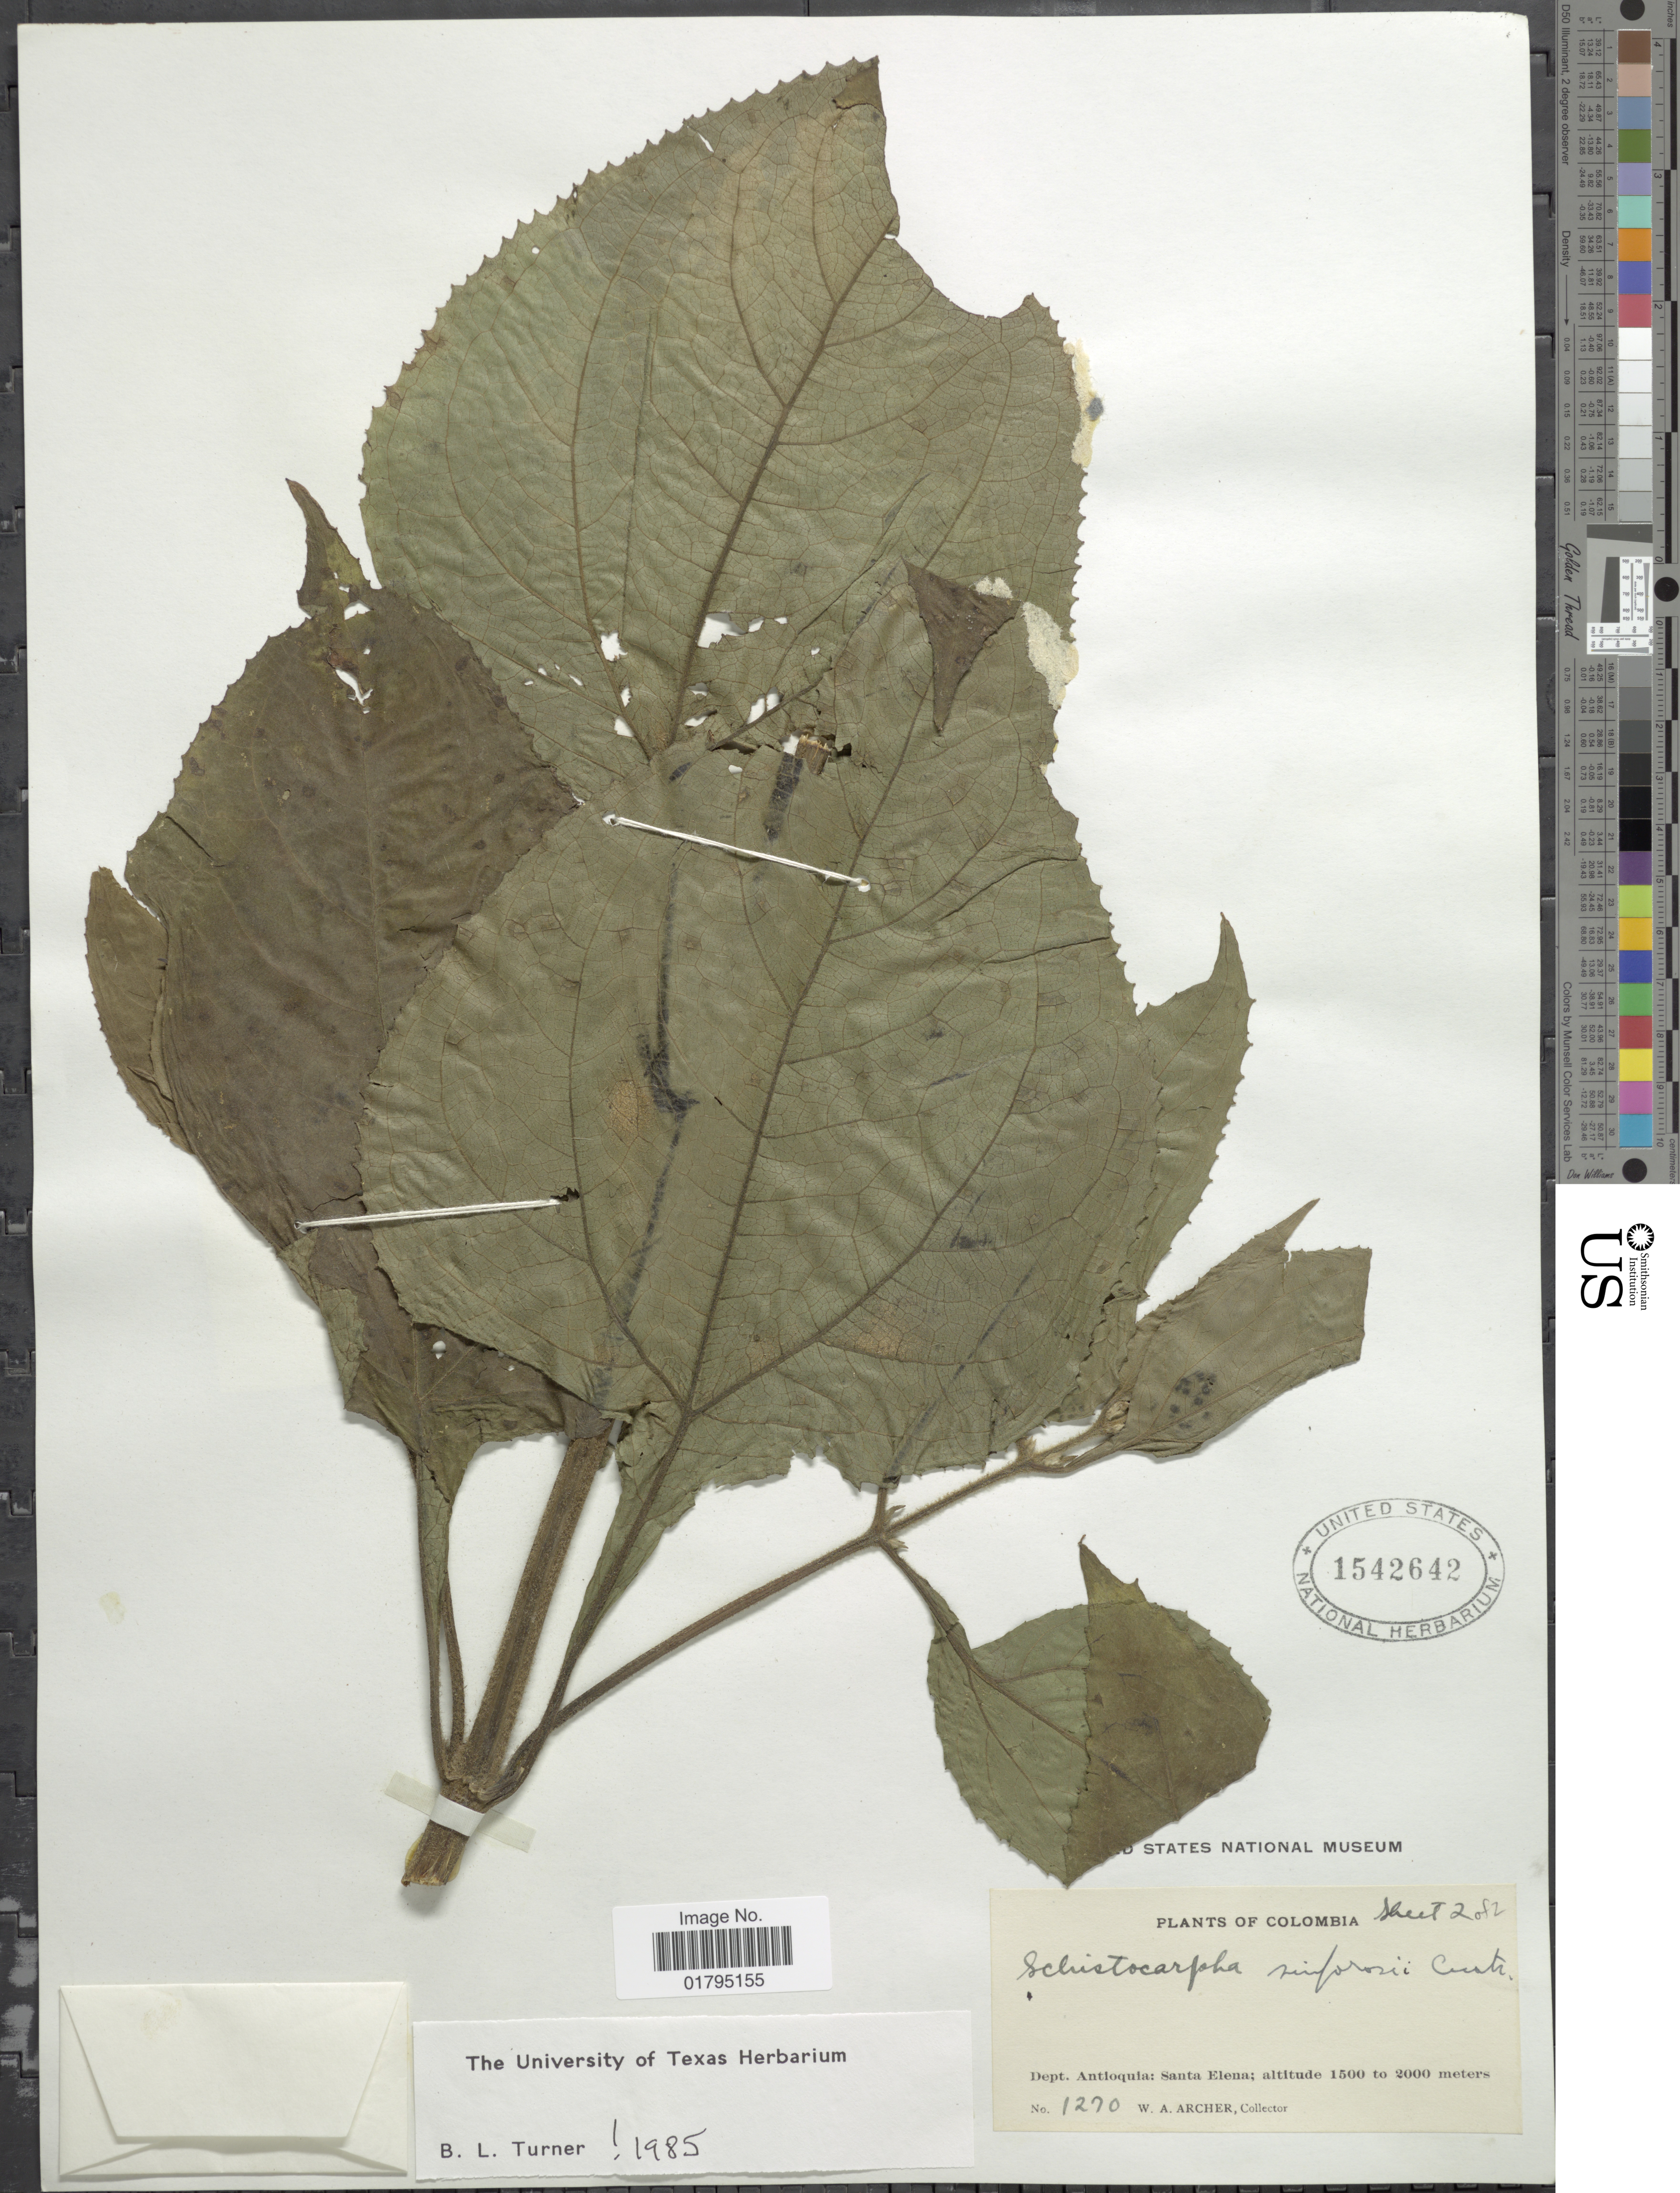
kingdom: Plantae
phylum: Tracheophyta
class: Magnoliopsida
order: Asterales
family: Asteraceae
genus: Schistocarpha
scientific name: Schistocarpha sinforosii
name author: Cuatrec.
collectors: W. A. Archer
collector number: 1270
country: Colombia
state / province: Antioquia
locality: Dept. Antioquia: Santa Elena.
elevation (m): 1500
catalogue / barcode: US 1542642